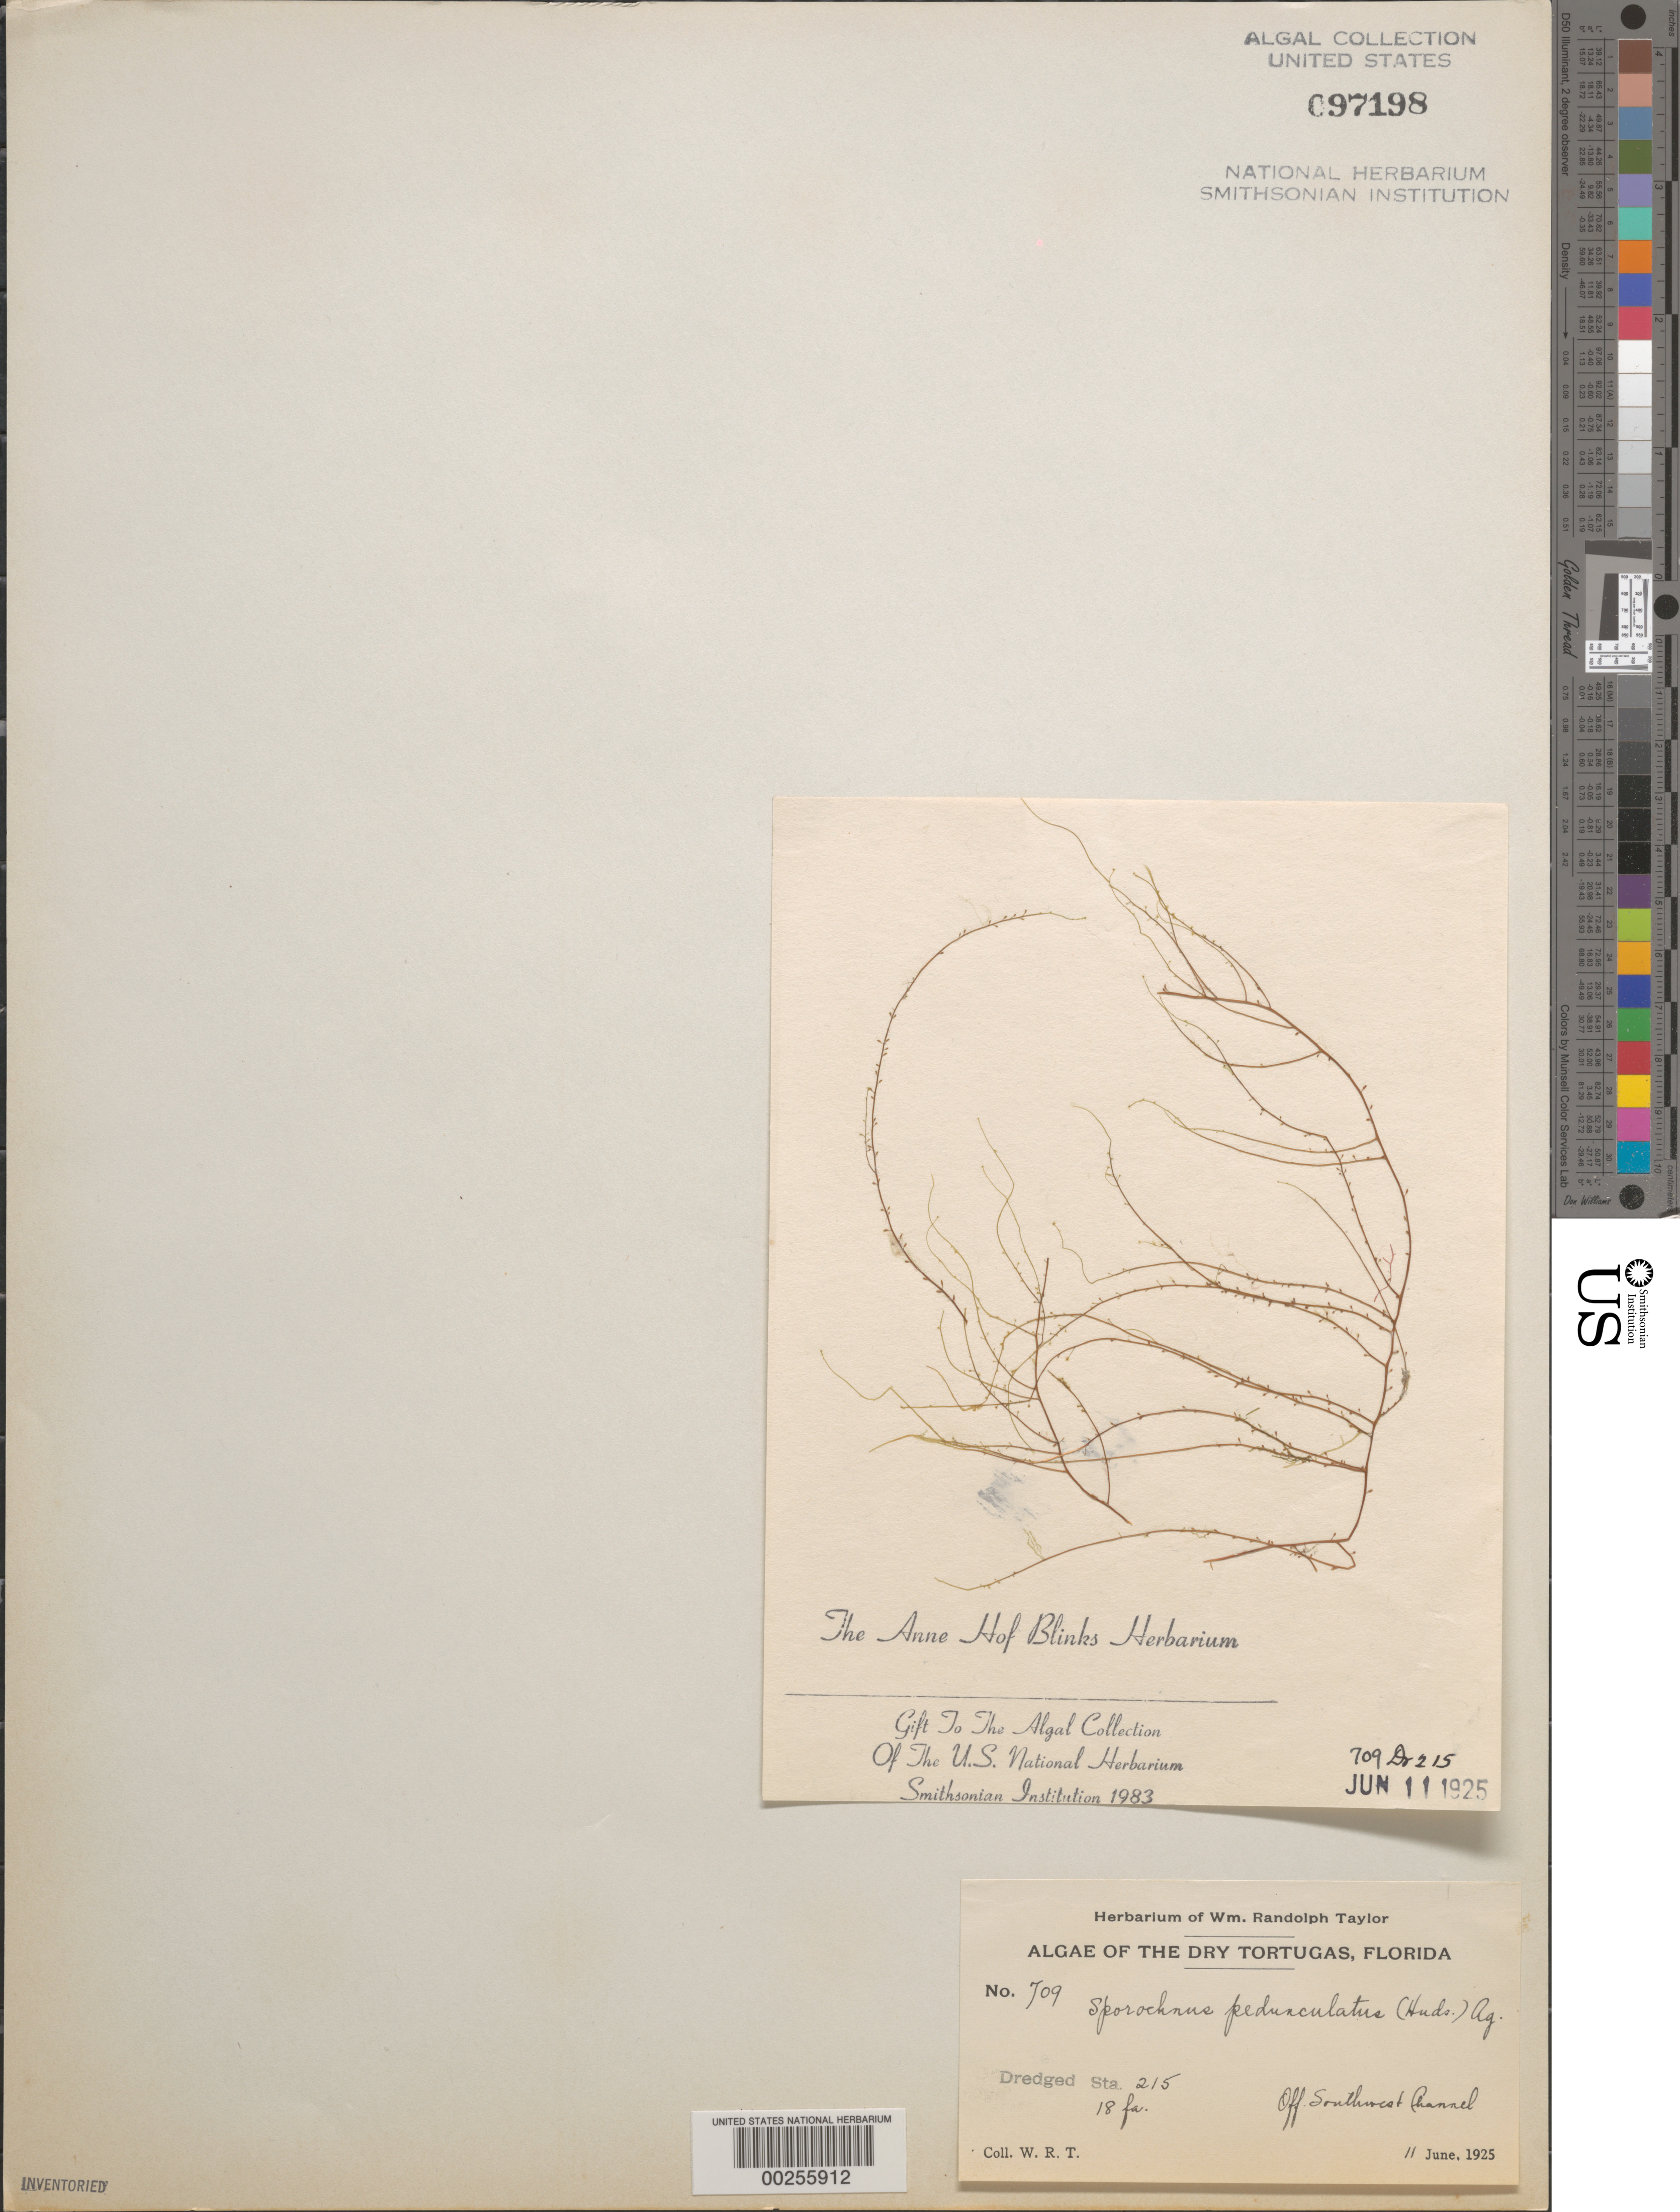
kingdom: Chromista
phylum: Ochrophyta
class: Phaeophyceae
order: Sporochnales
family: Sporochnaceae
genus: Sporochnus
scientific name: Sporochnus pedunculatus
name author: (Huds.) C. Agardh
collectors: W. R. Taylor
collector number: WRT 709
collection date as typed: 11 Jun 1925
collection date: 1925-06-11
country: United States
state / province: Florida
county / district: Monroe County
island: Dry Tortugas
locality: Off Southwest Channel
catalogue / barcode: US 97198